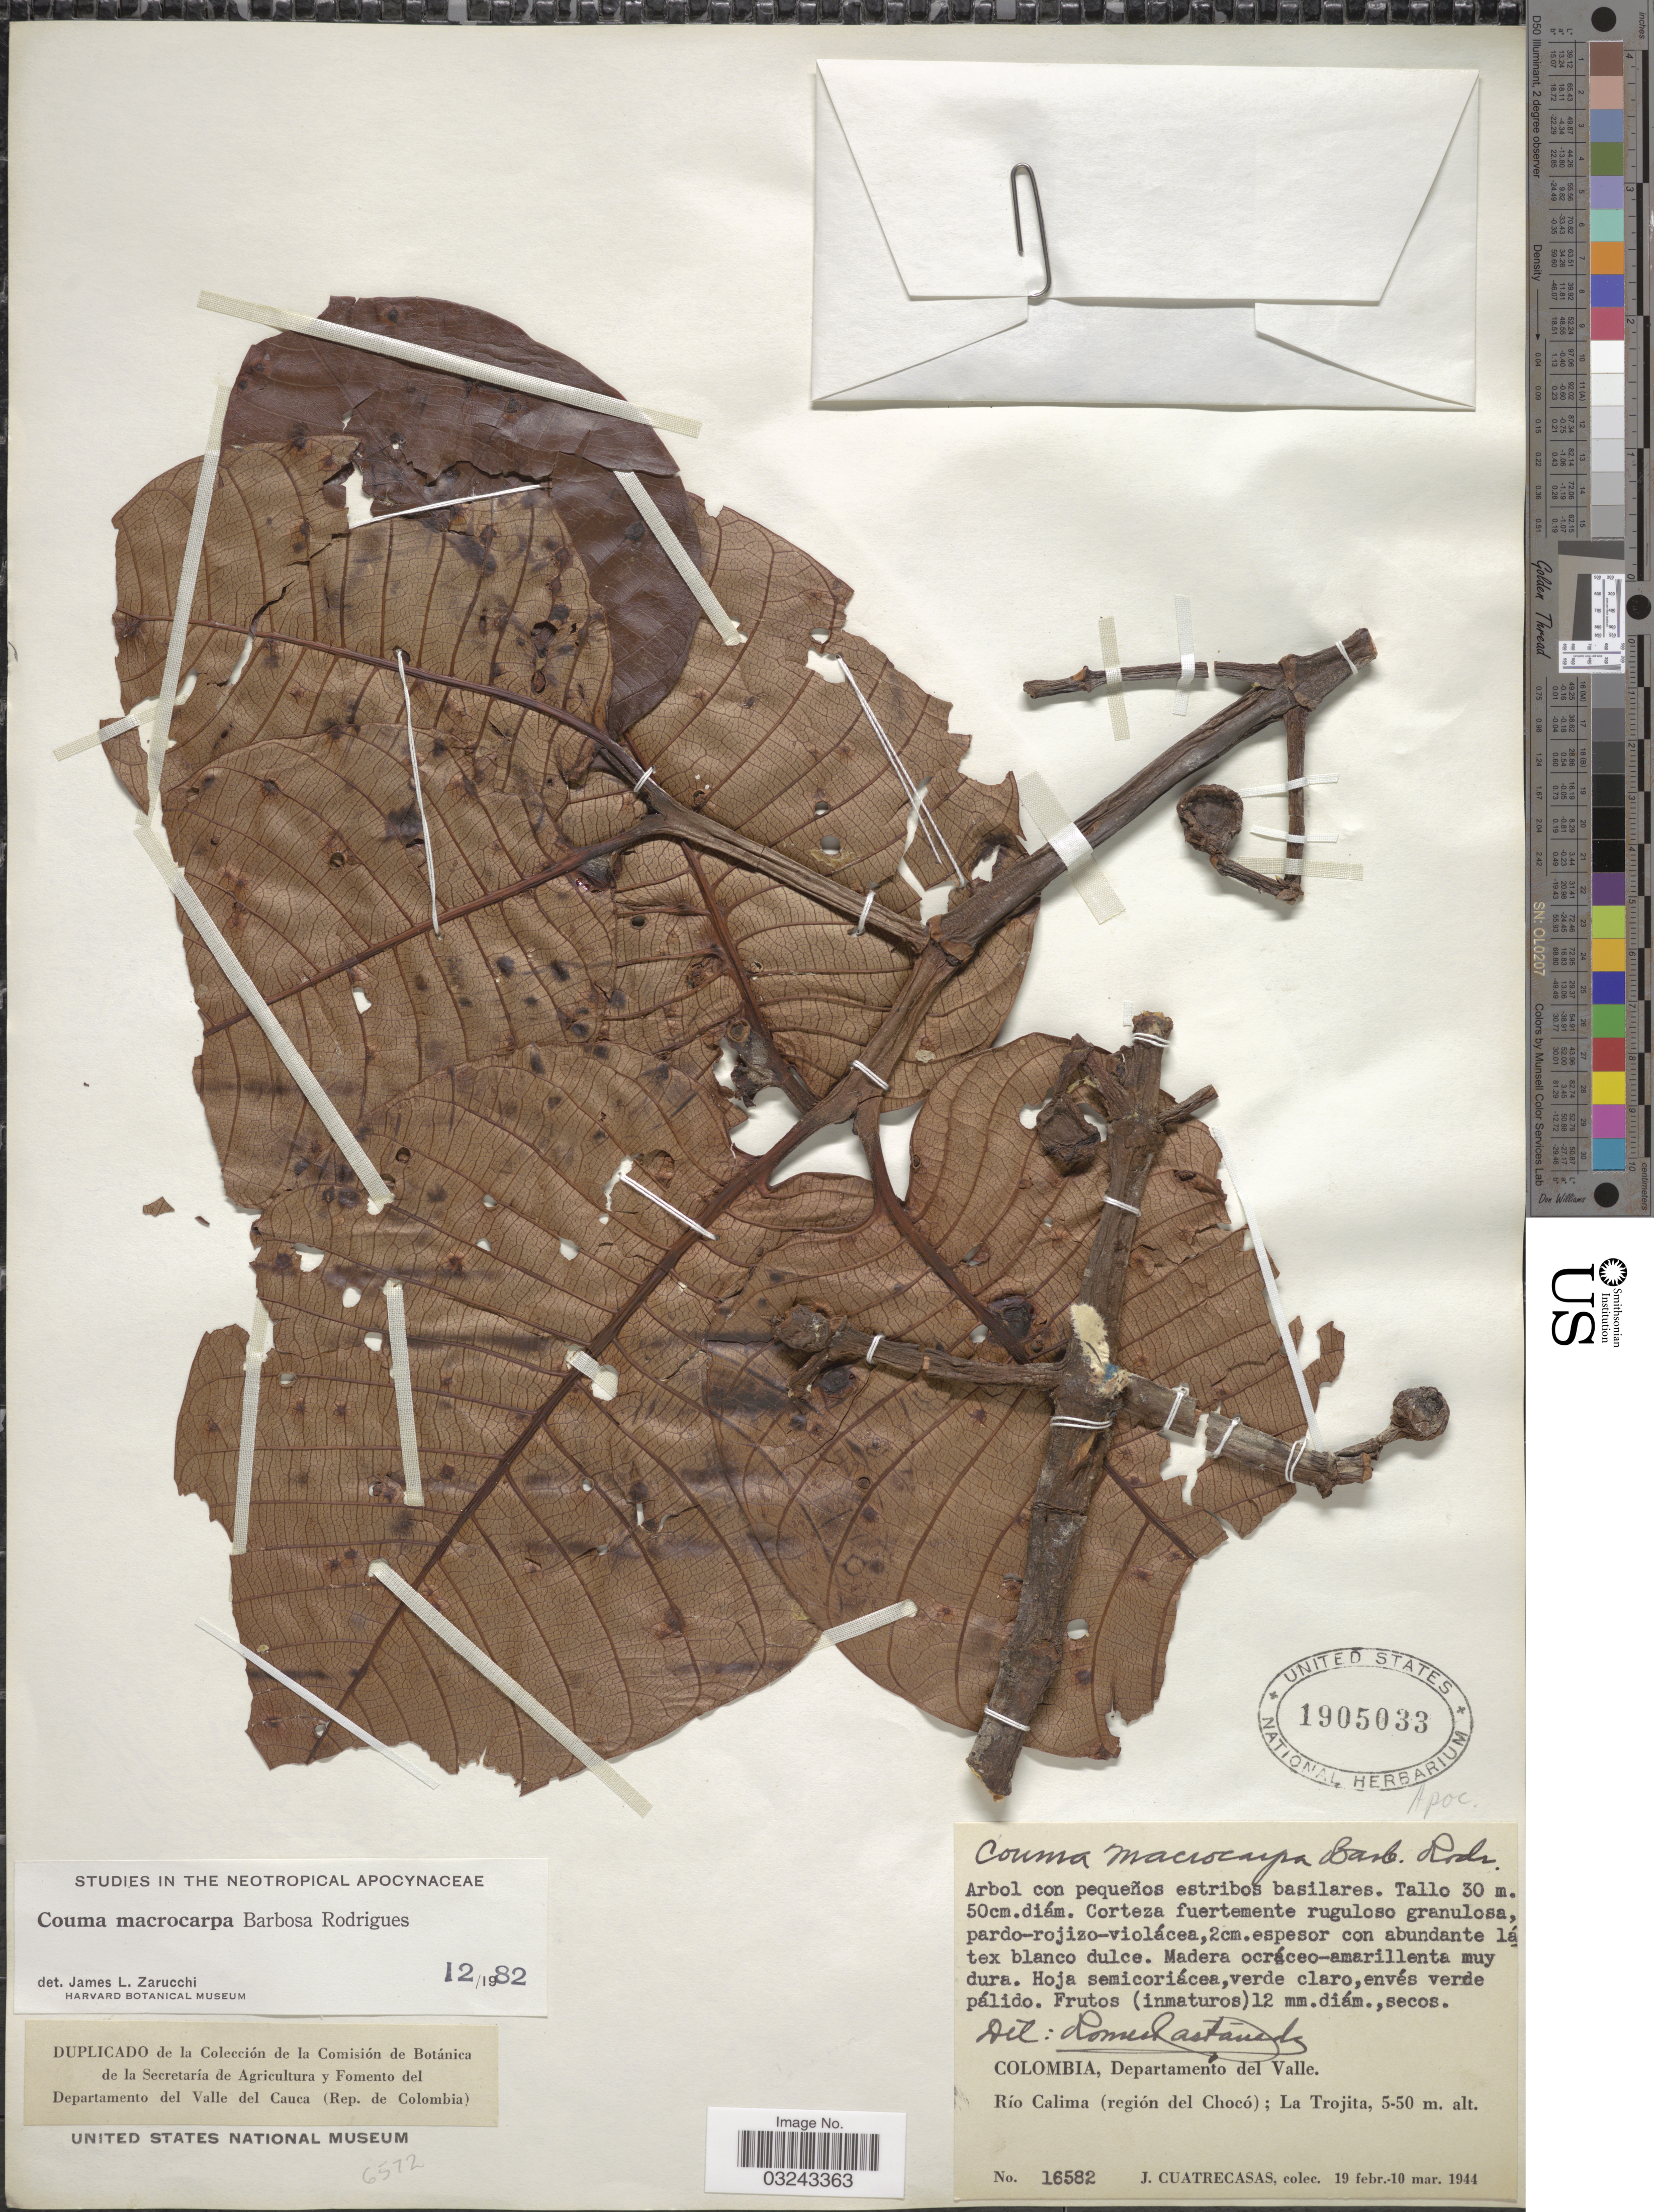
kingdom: Plantae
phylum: Tracheophyta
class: Magnoliopsida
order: Gentianales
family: Apocynaceae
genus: Couma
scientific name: Couma macrocarpa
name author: Barb. Rodr.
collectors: J. Cuatrecasas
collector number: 16582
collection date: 1944-02-19/1944-03-10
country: Colombia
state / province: Valle del Cauca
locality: Departamento del Valle, Río Calima (región del Chocó); La Trojita.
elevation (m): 5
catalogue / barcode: US 1905033